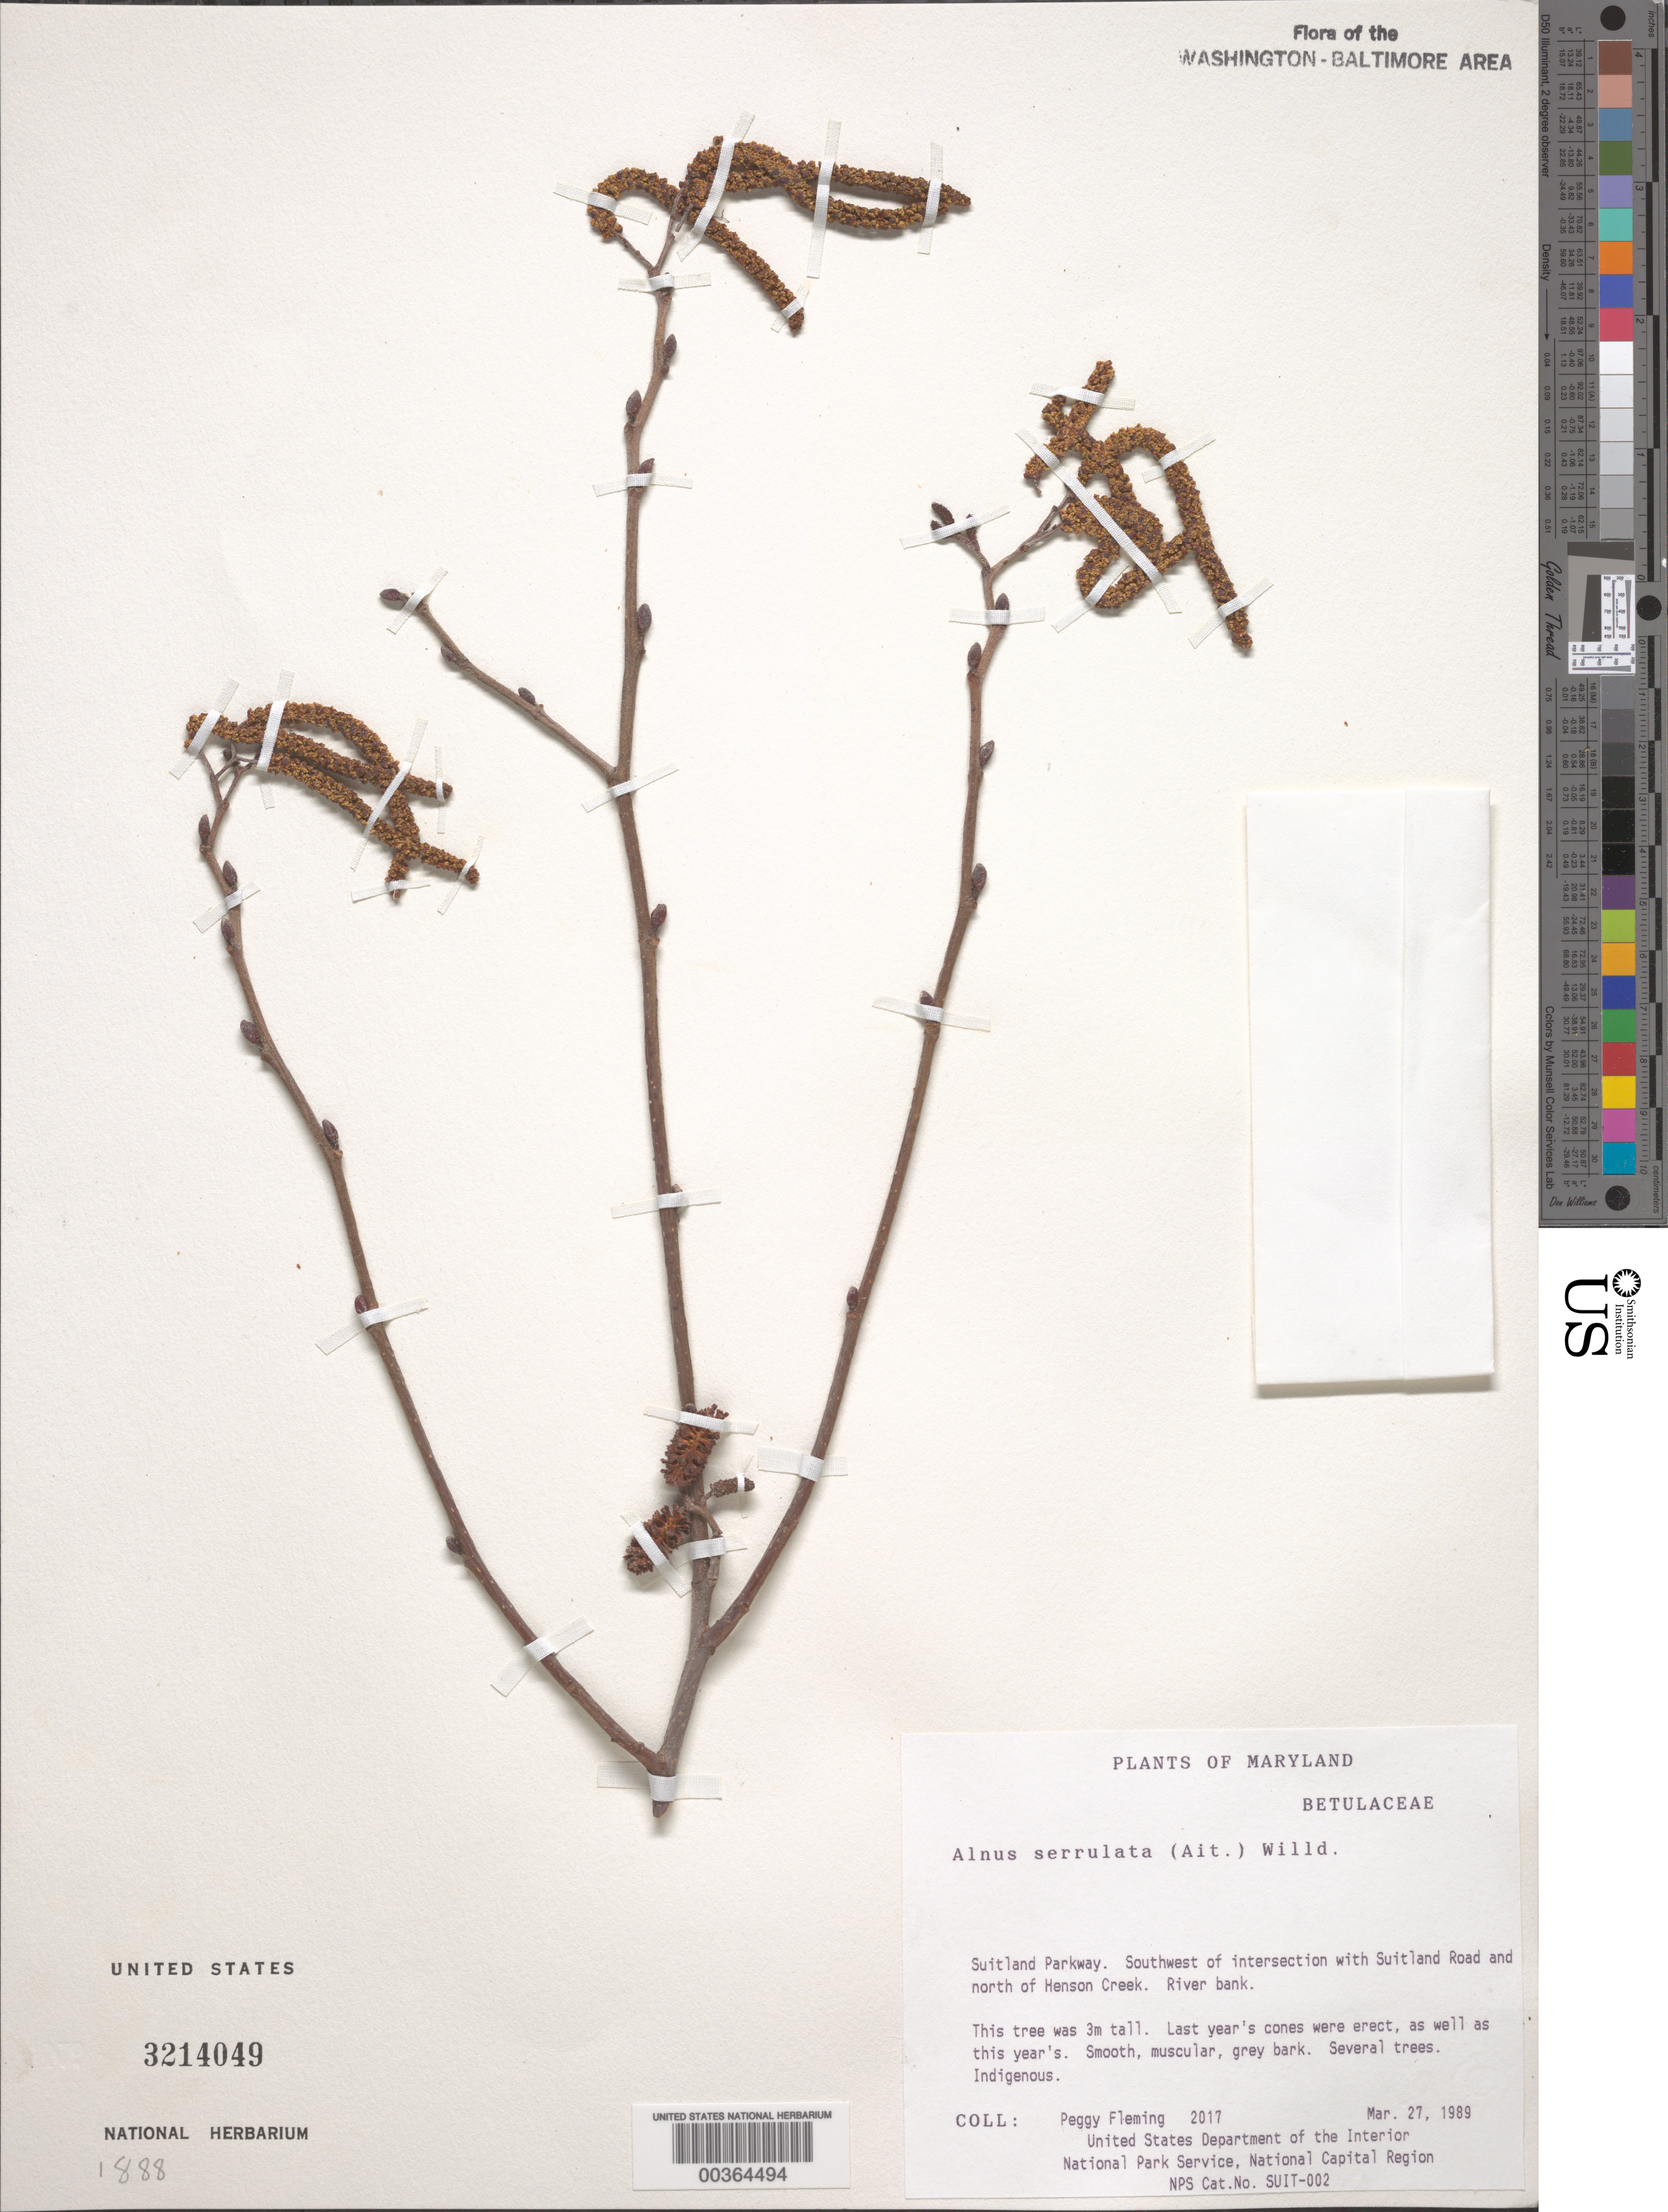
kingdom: Plantae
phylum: Tracheophyta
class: Magnoliopsida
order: Fagales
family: Betulaceae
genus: Alnus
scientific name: Alnus serrulata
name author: (Aiton) Willd.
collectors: P. Fleming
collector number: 2017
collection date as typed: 27 Mar 1989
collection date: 1989-03-27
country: United States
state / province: Maryland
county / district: Prince George's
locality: Suitland Parkway, SW intersection with Suitland Road and N of Henson Creek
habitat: Riverbank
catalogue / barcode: US 3214049